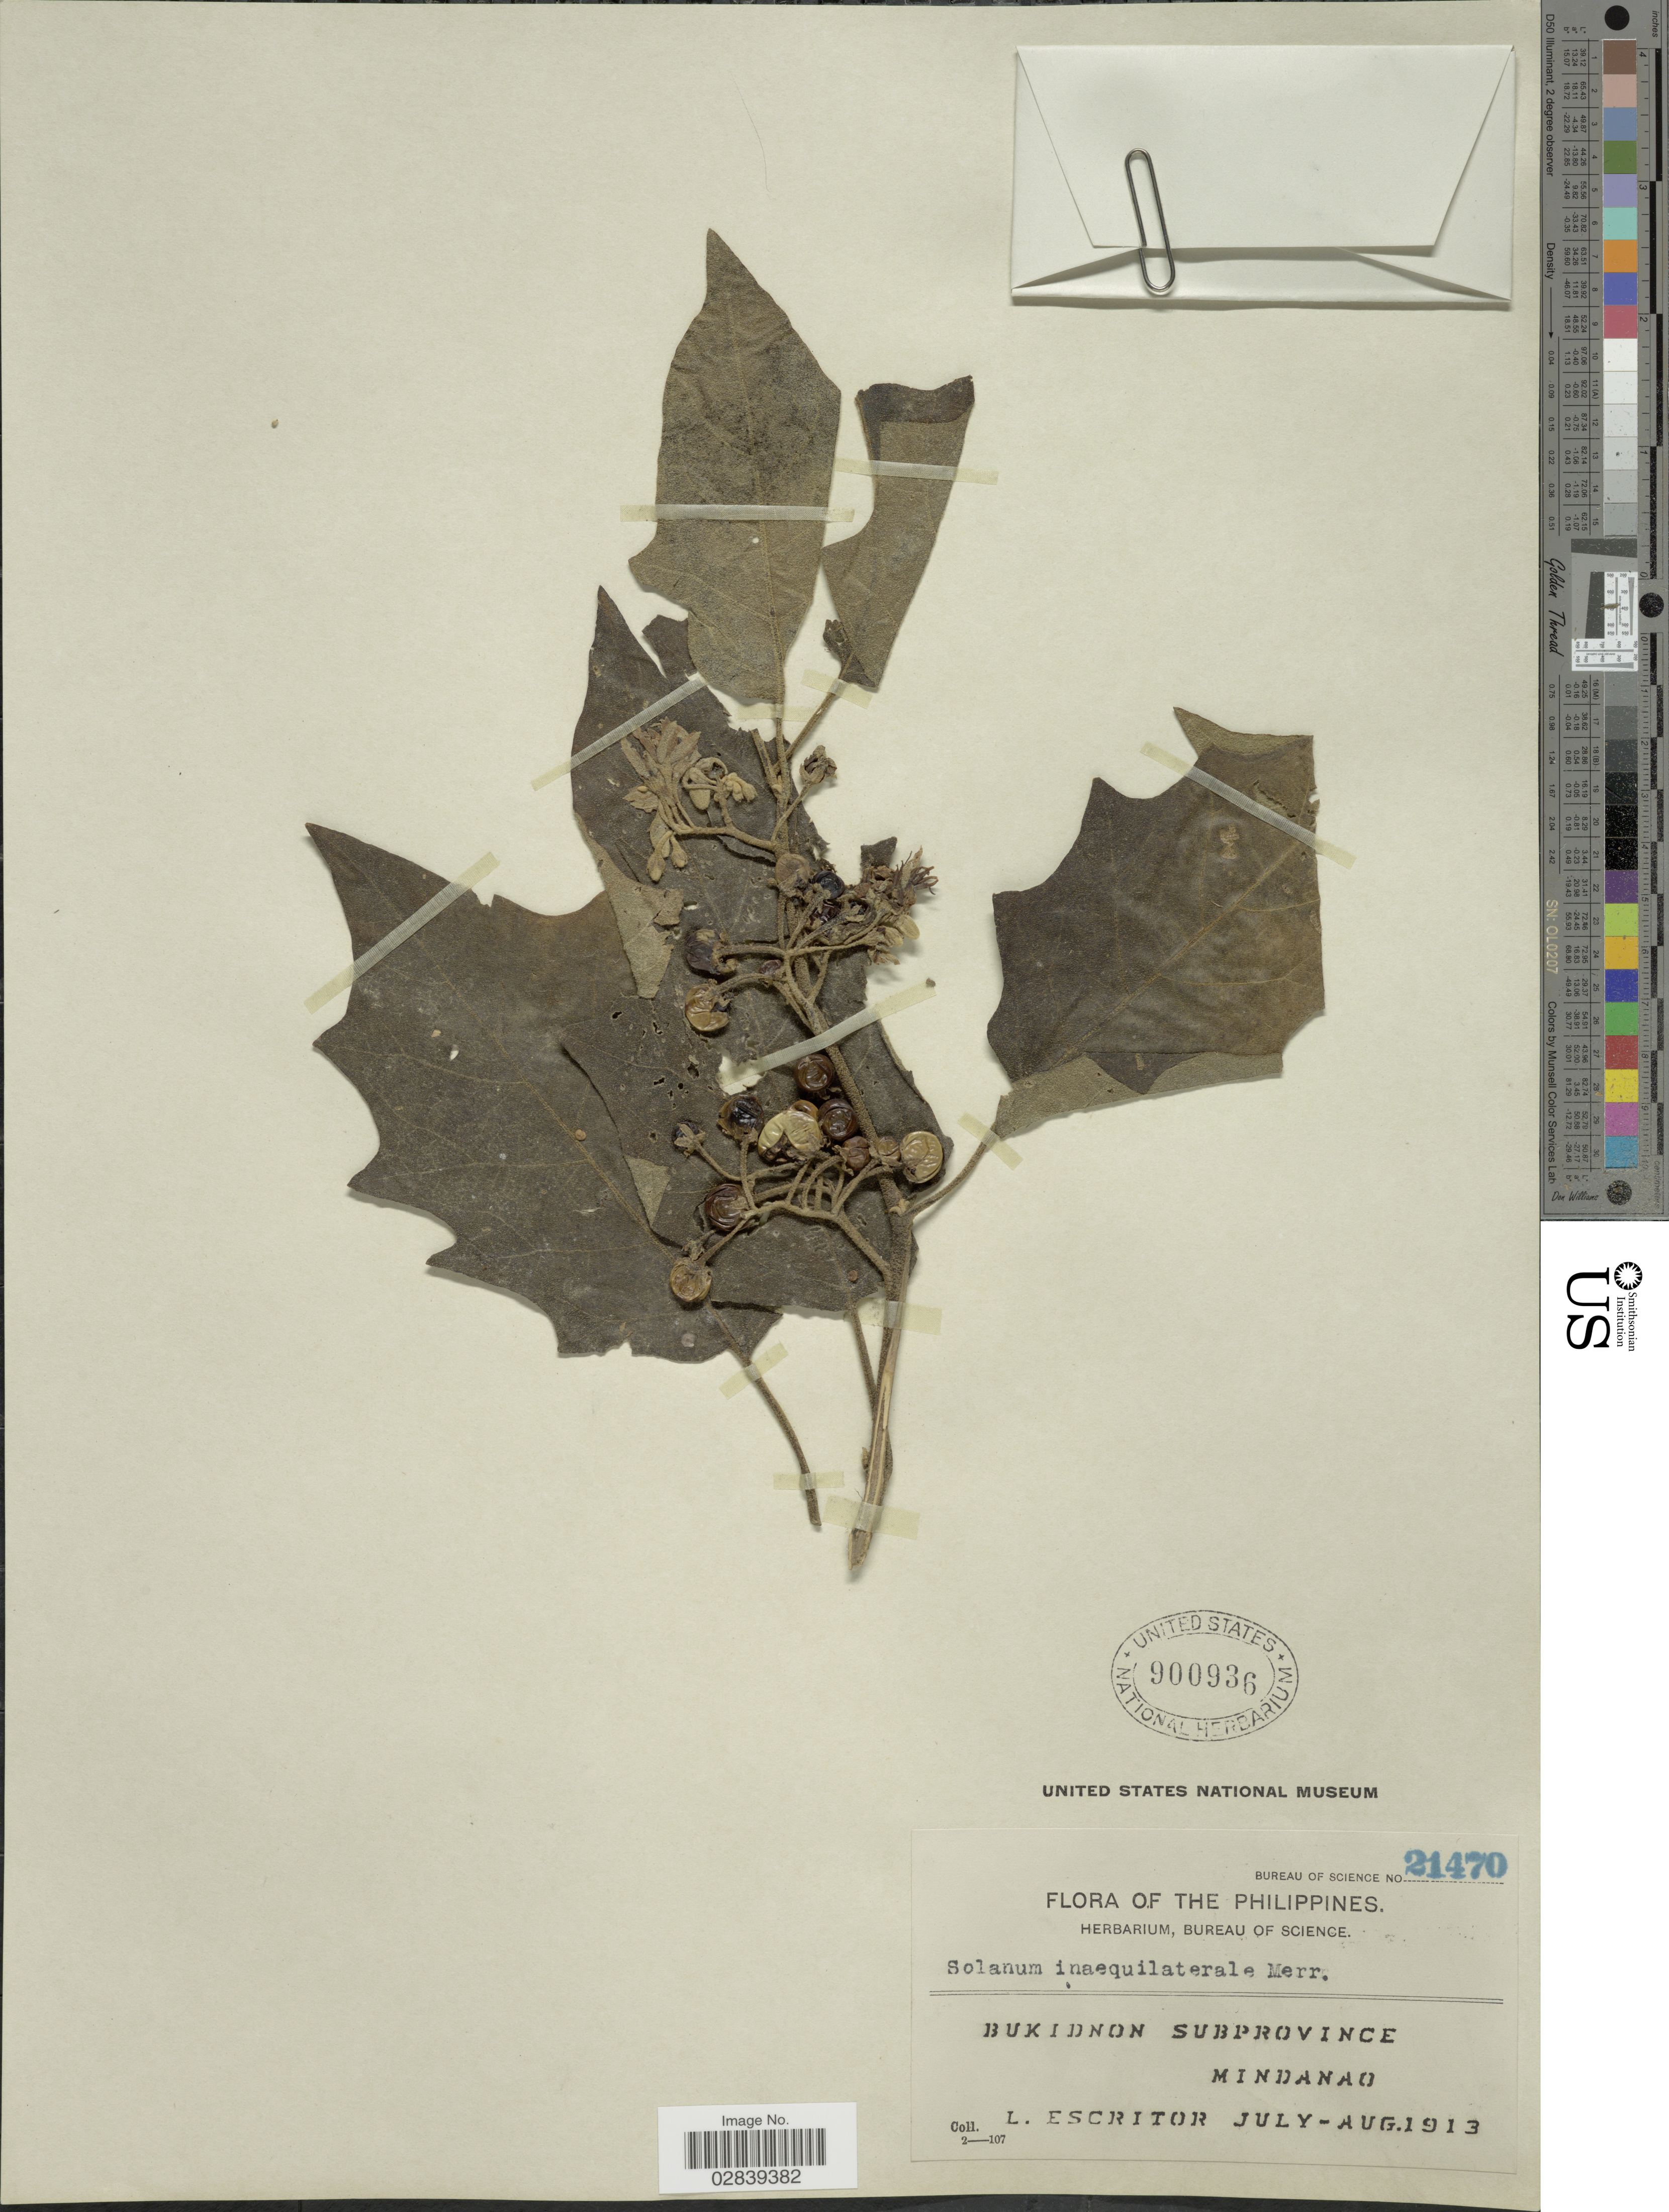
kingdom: Plantae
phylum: Tracheophyta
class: Magnoliopsida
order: Solanales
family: Solanaceae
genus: Solanum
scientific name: Solanum inaequilaterale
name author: Merr.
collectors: L. Escritor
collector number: Bureau of Science 21470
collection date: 1913-07/1913-08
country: Philippines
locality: Bukidnon Subprovince, Mindanao.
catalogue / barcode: US 900936